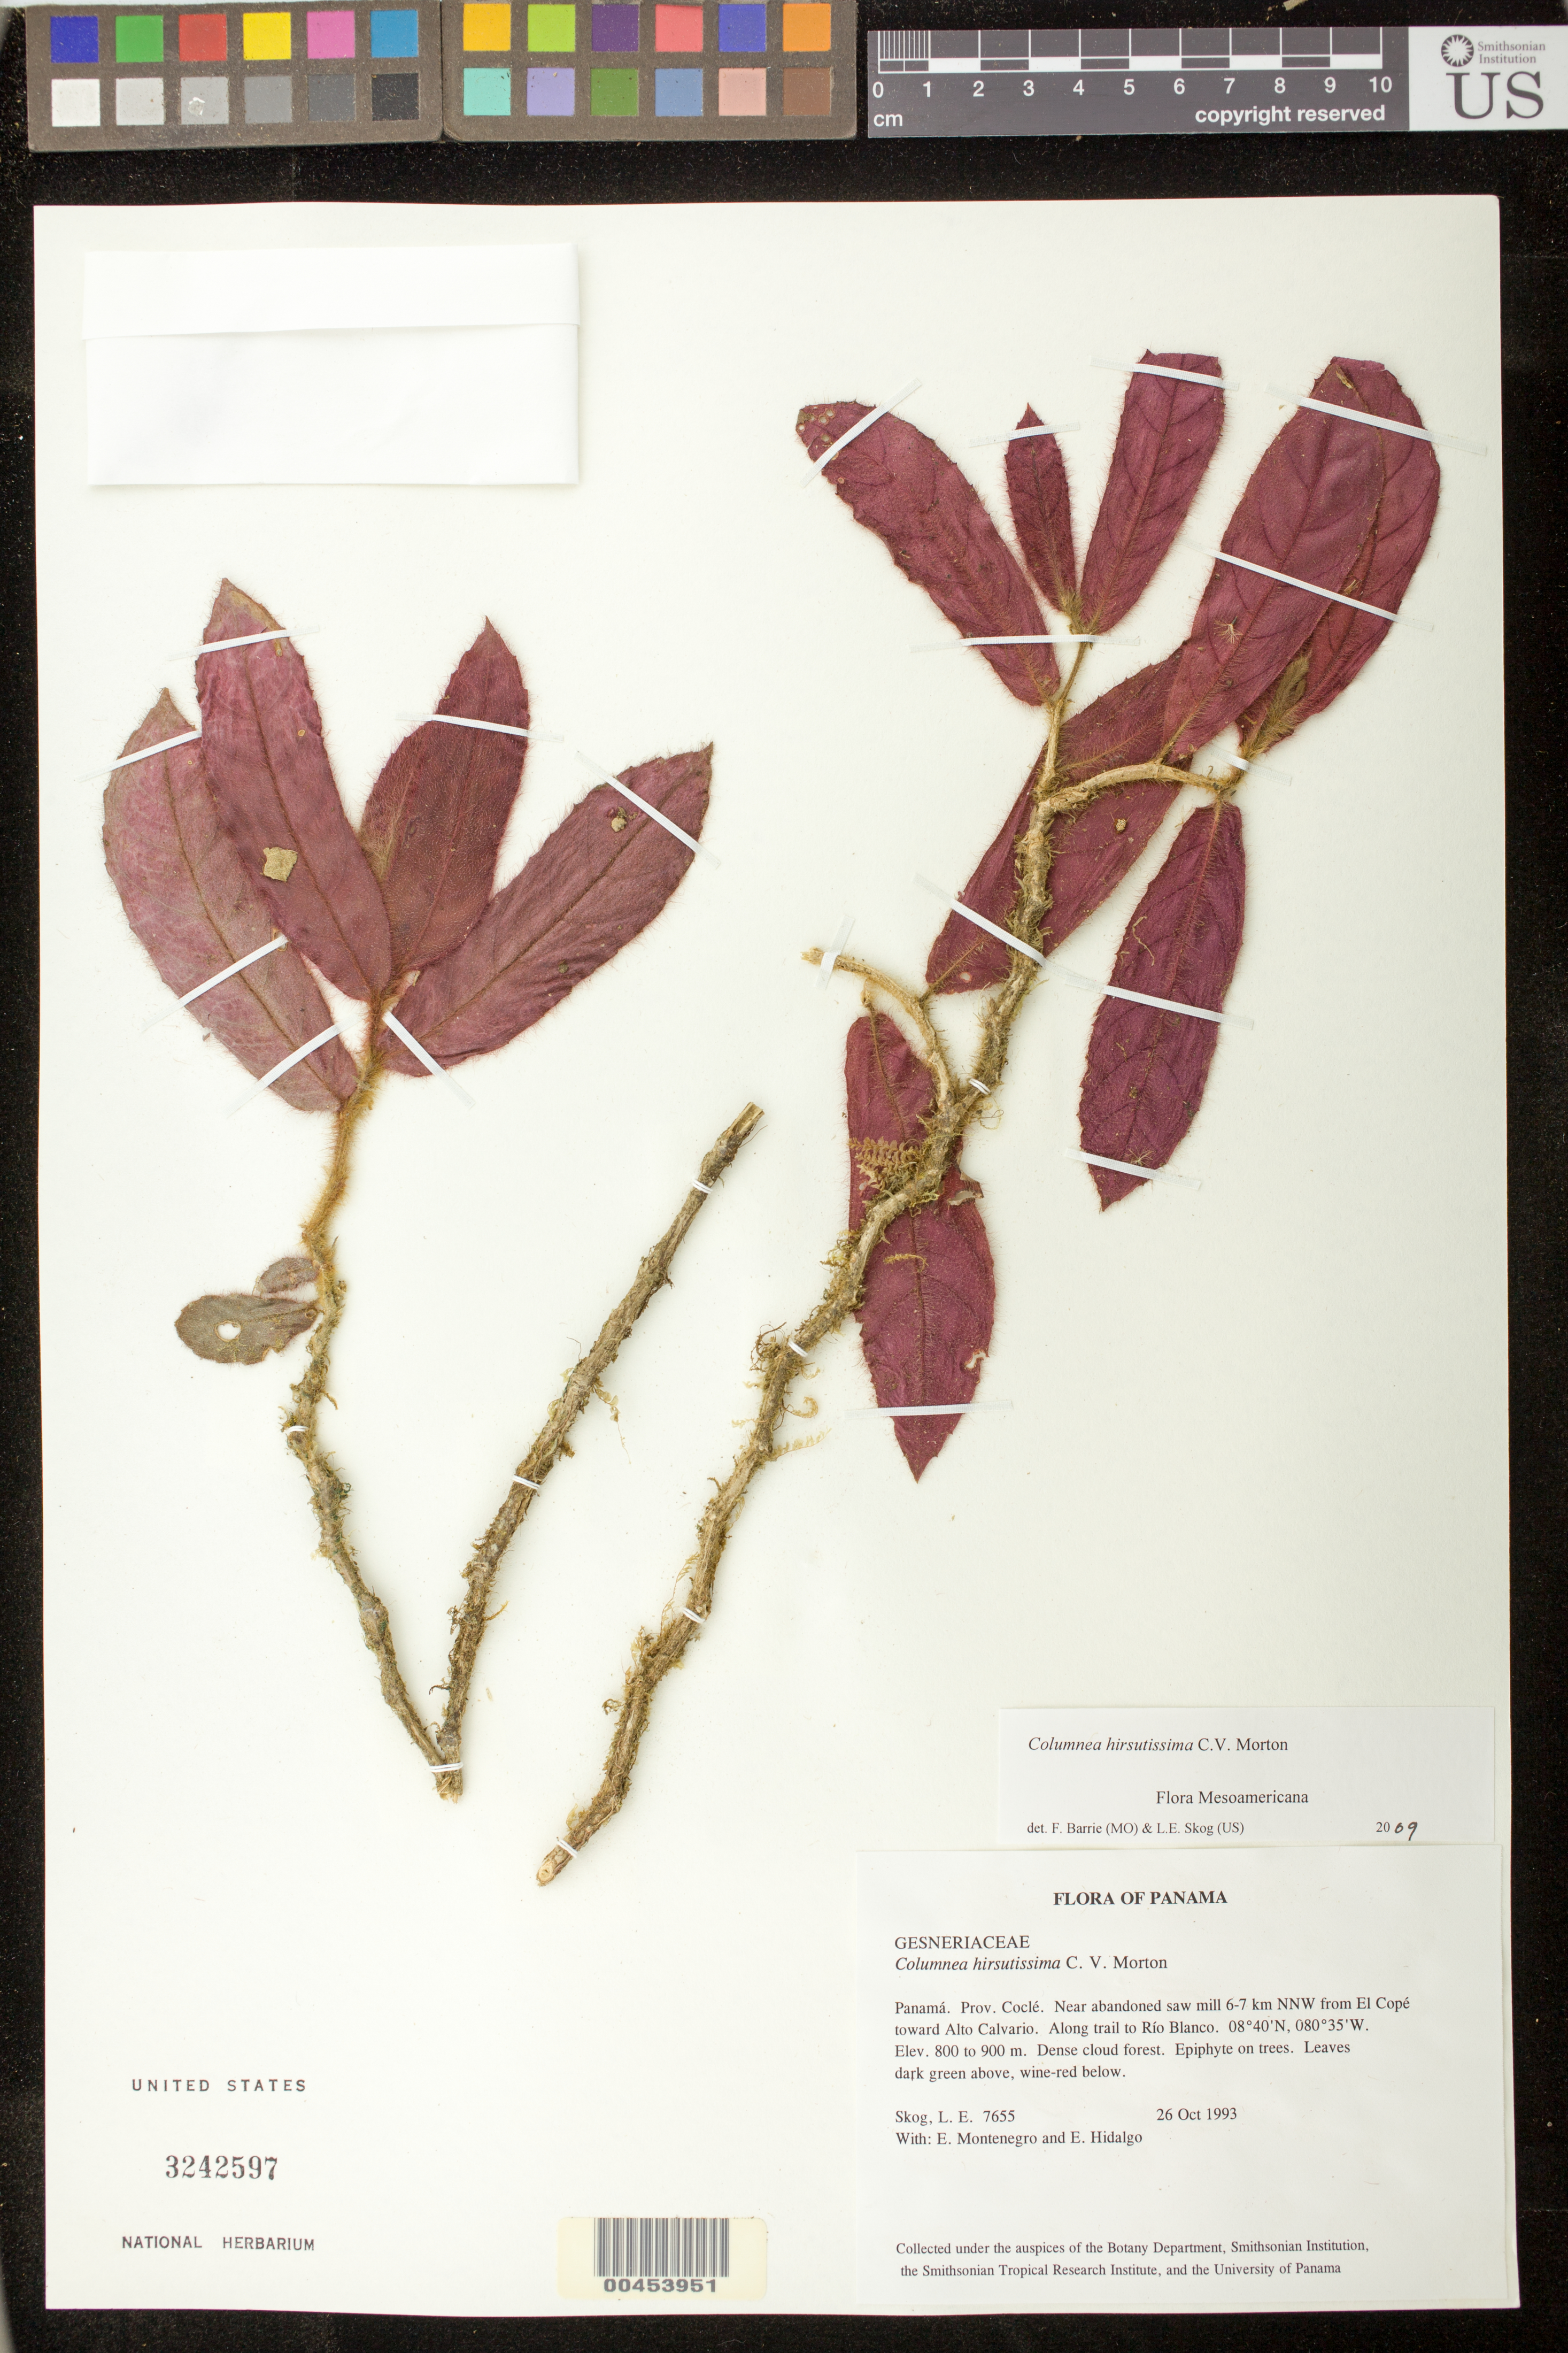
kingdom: Plantae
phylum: Tracheophyta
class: Magnoliopsida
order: Lamiales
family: Gesneriaceae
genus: Columnea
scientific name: Columnea hirsutissima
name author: C.V. Morton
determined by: Skog, Laurence E.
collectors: L. E. Skog, E. Montenegro & E. Hildalgo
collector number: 7655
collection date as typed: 26 Oct 1993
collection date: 1993-10-26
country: Panama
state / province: Coclé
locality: Near abandoned saw mill 6-7 km NNW from El Copé toward Alto Calvario. Along trail to Río Blanco.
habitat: Dense cloud forest.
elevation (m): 800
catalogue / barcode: US 3242597